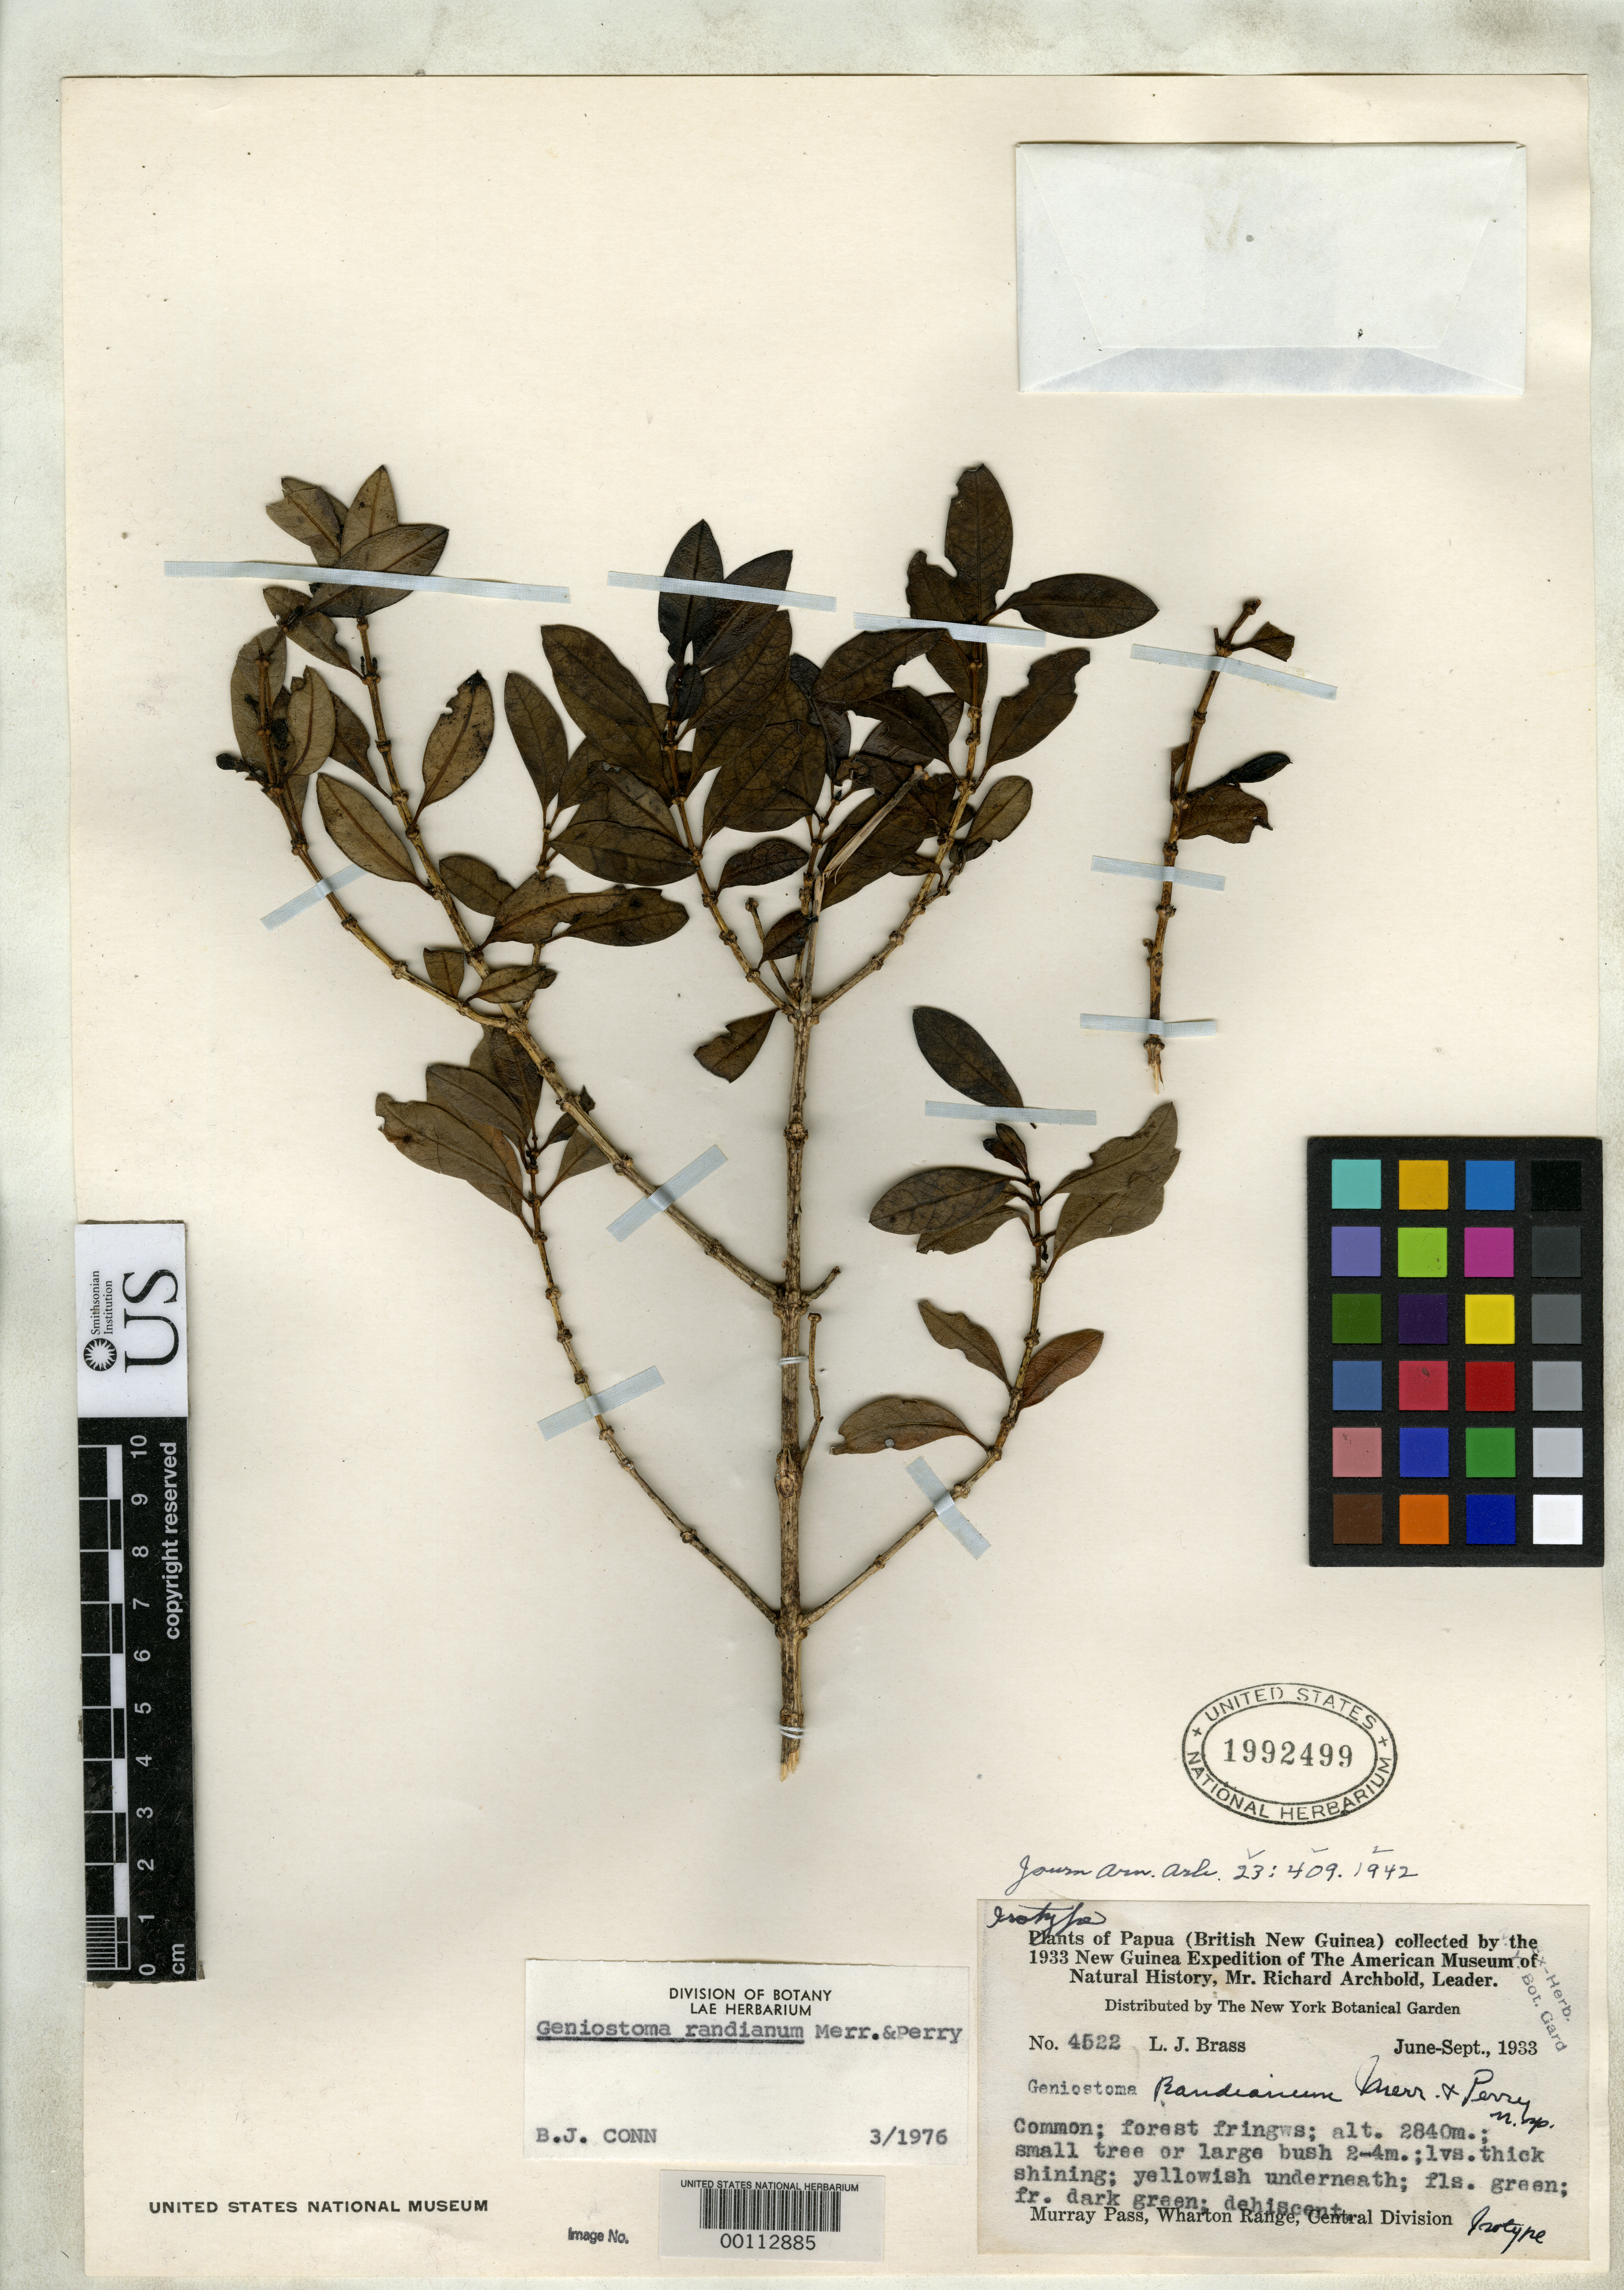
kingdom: Plantae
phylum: Tracheophyta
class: Magnoliopsida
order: Gentianales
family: Loganiaceae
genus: Geniostoma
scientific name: Geniostoma randianum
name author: Merr. & L.M. Perry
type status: Isotype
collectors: L. J. Brass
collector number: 4522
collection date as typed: Jun 1933 to -- Sep 1933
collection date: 1933-06/1933-09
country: Papua New Guinea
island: New Guinea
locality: Wharton Range, Murray Pass.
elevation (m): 2840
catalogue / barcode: US 1992499